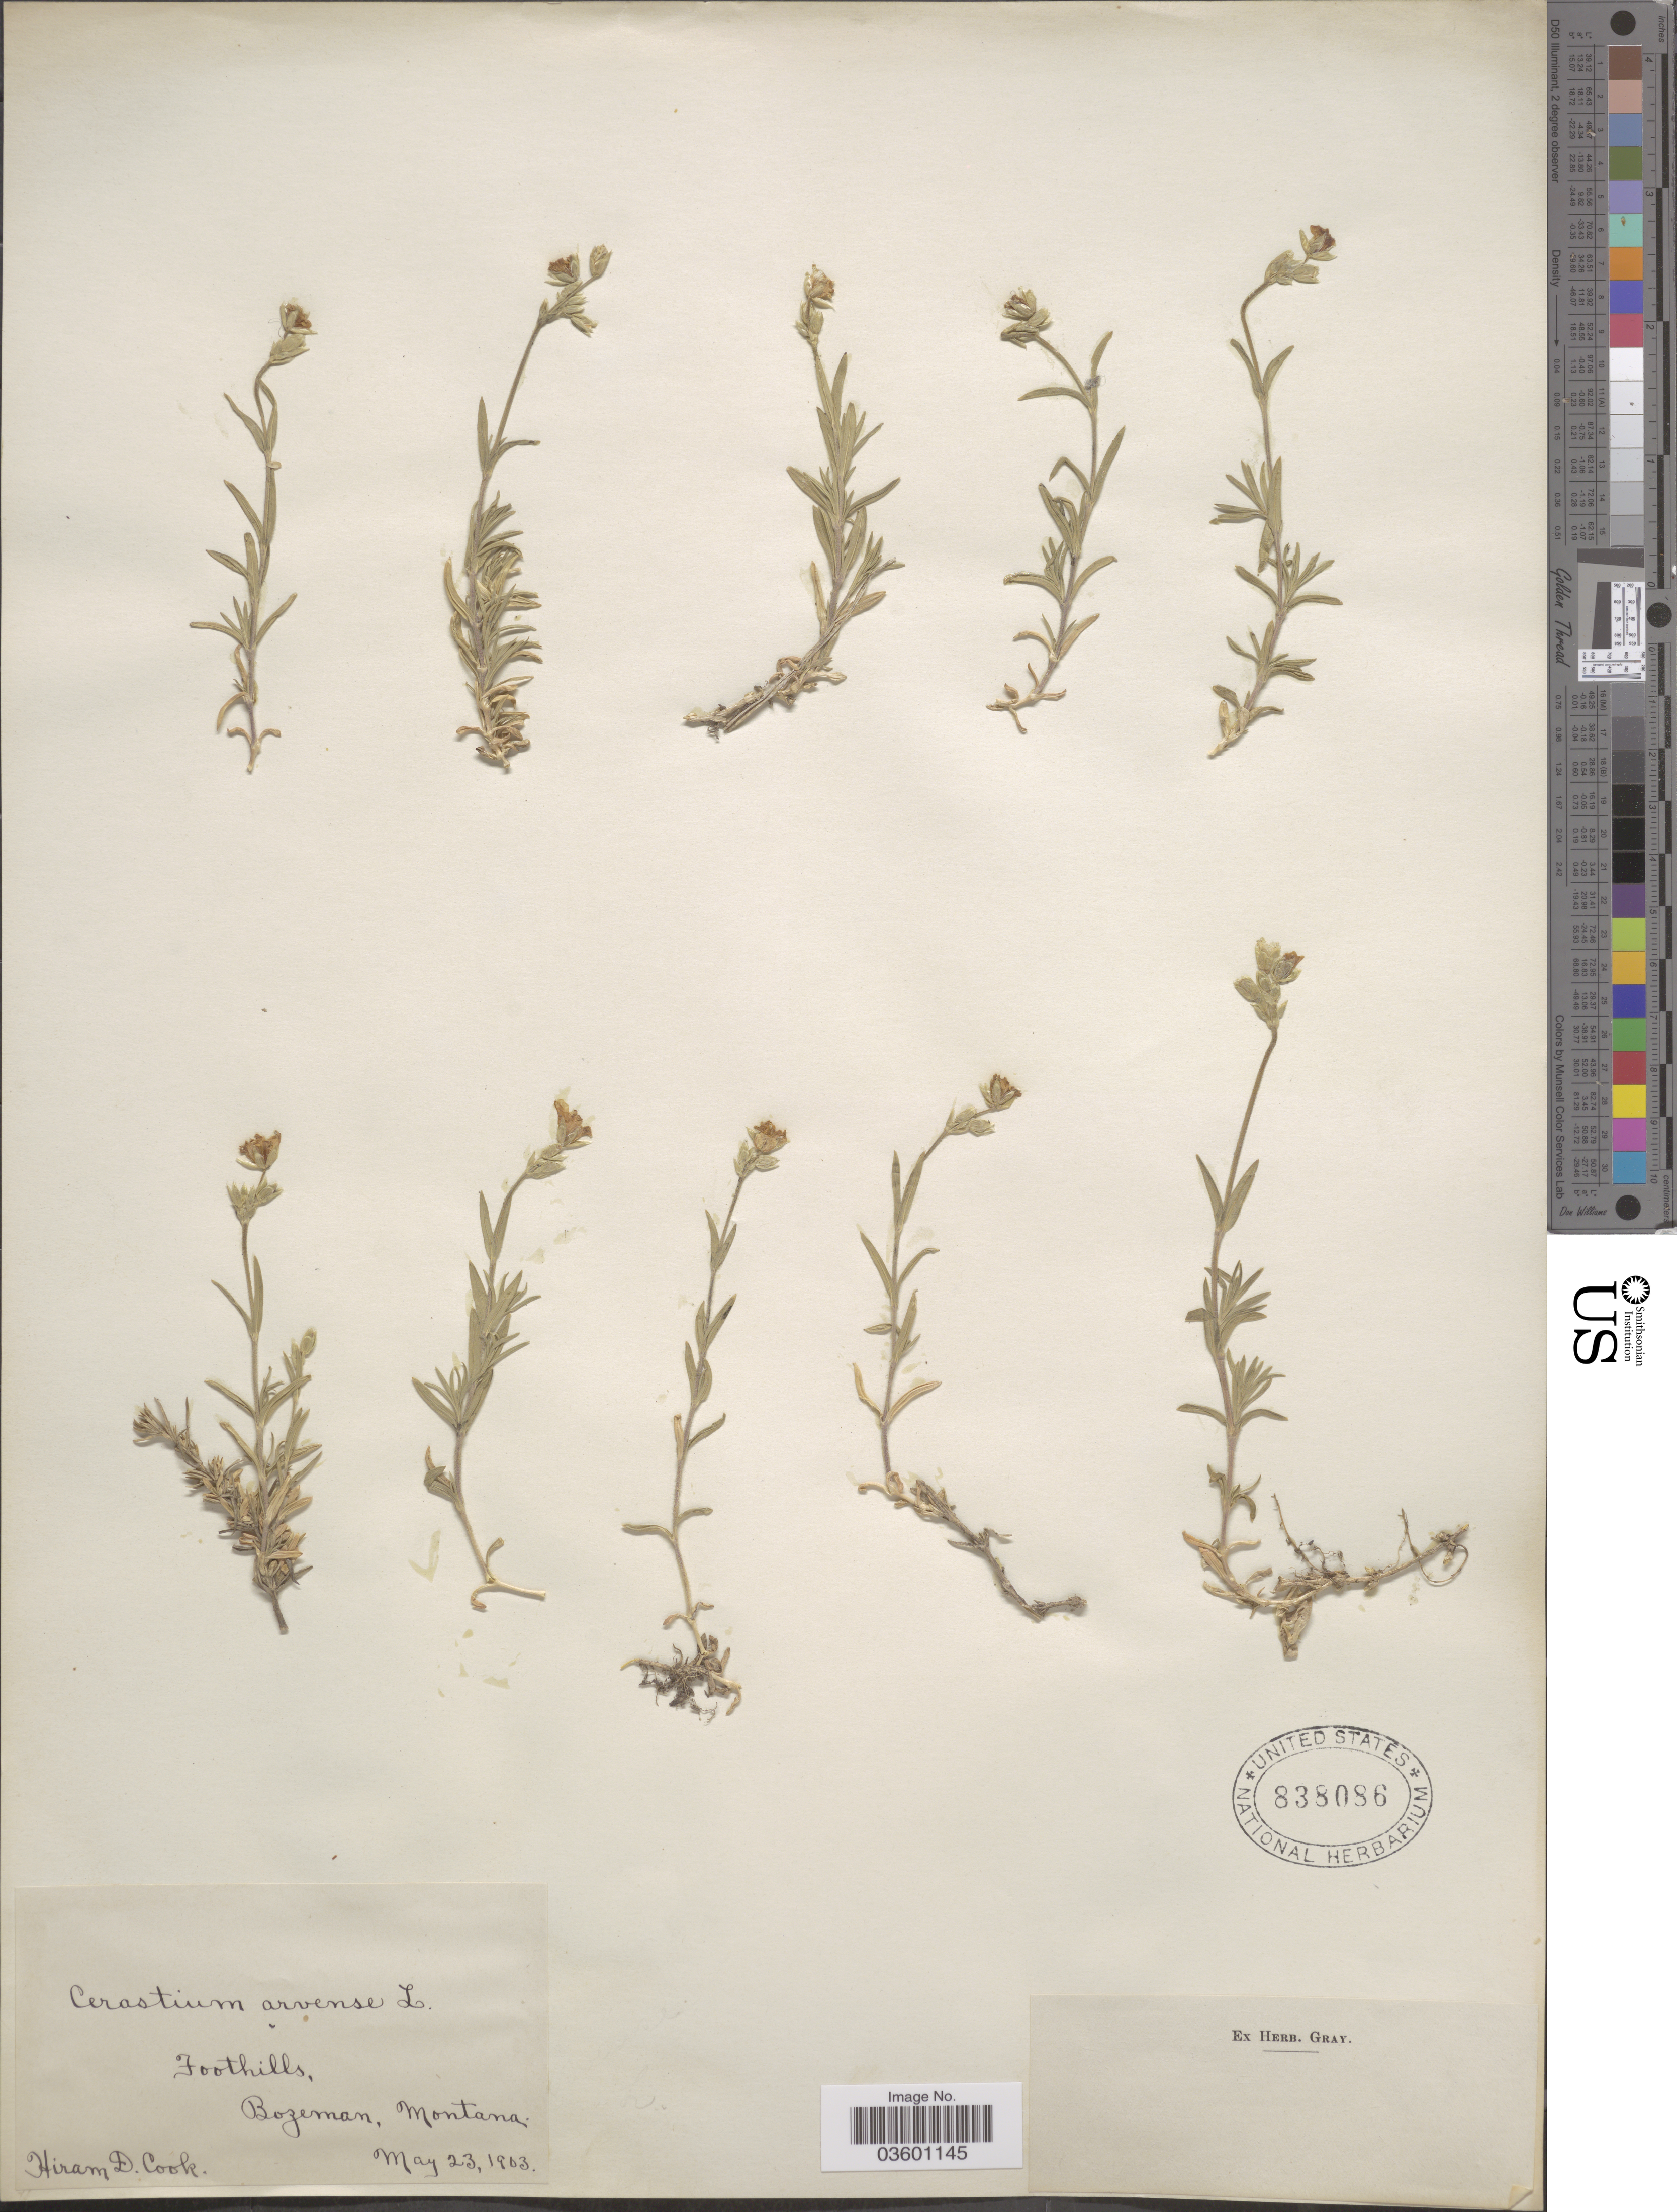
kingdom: Plantae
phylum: Tracheophyta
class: Magnoliopsida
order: Caryophyllales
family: Caryophyllaceae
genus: Cerastium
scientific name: Cerastium arvense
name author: L.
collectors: H. Cook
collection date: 1903-05-23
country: United States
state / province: Montana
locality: Foothills, Bozeman.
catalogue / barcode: US 838086